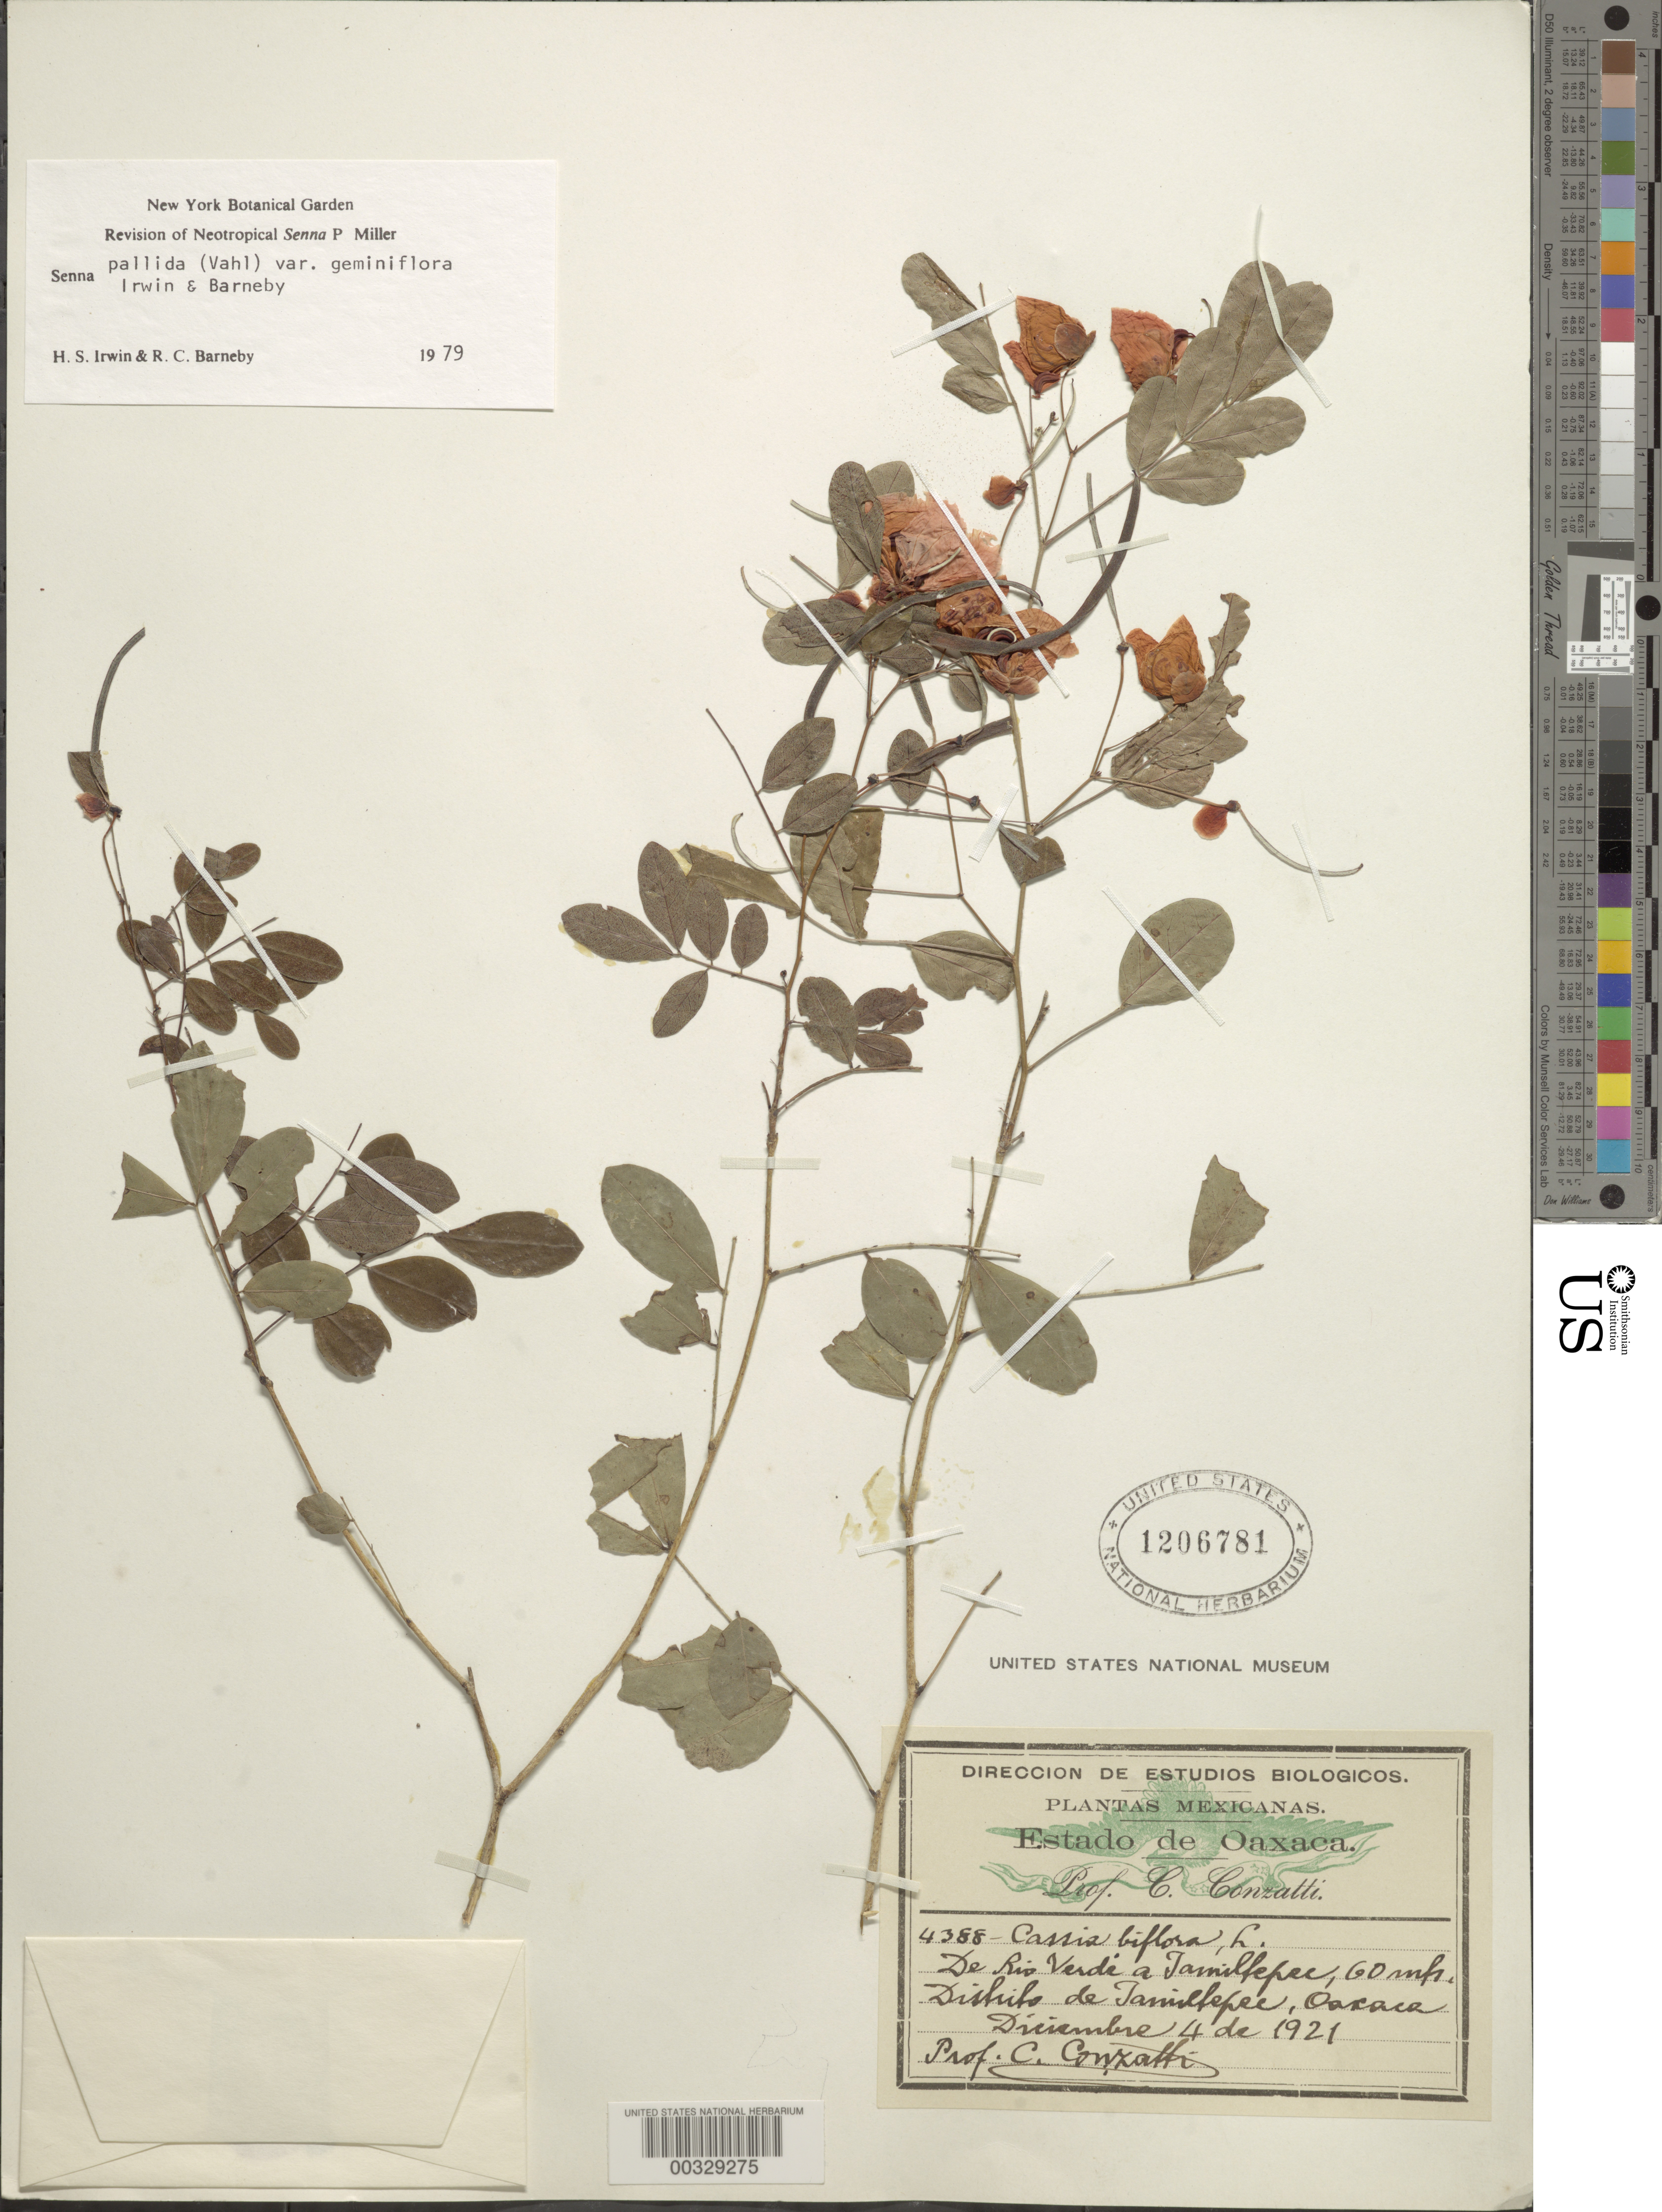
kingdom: Plantae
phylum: Tracheophyta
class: Magnoliopsida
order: Fabales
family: Fabaceae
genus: Senna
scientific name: Senna pallida var. geminiflora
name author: H.S. Irwin & Barneby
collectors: C. Conzatti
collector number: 4388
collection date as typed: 04 Dec 1921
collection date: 1921-12-04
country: Mexico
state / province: Oaxaca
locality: Tamiltepec mun. (?), Rio Verde by tamiltepec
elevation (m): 60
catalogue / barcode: US 1206781